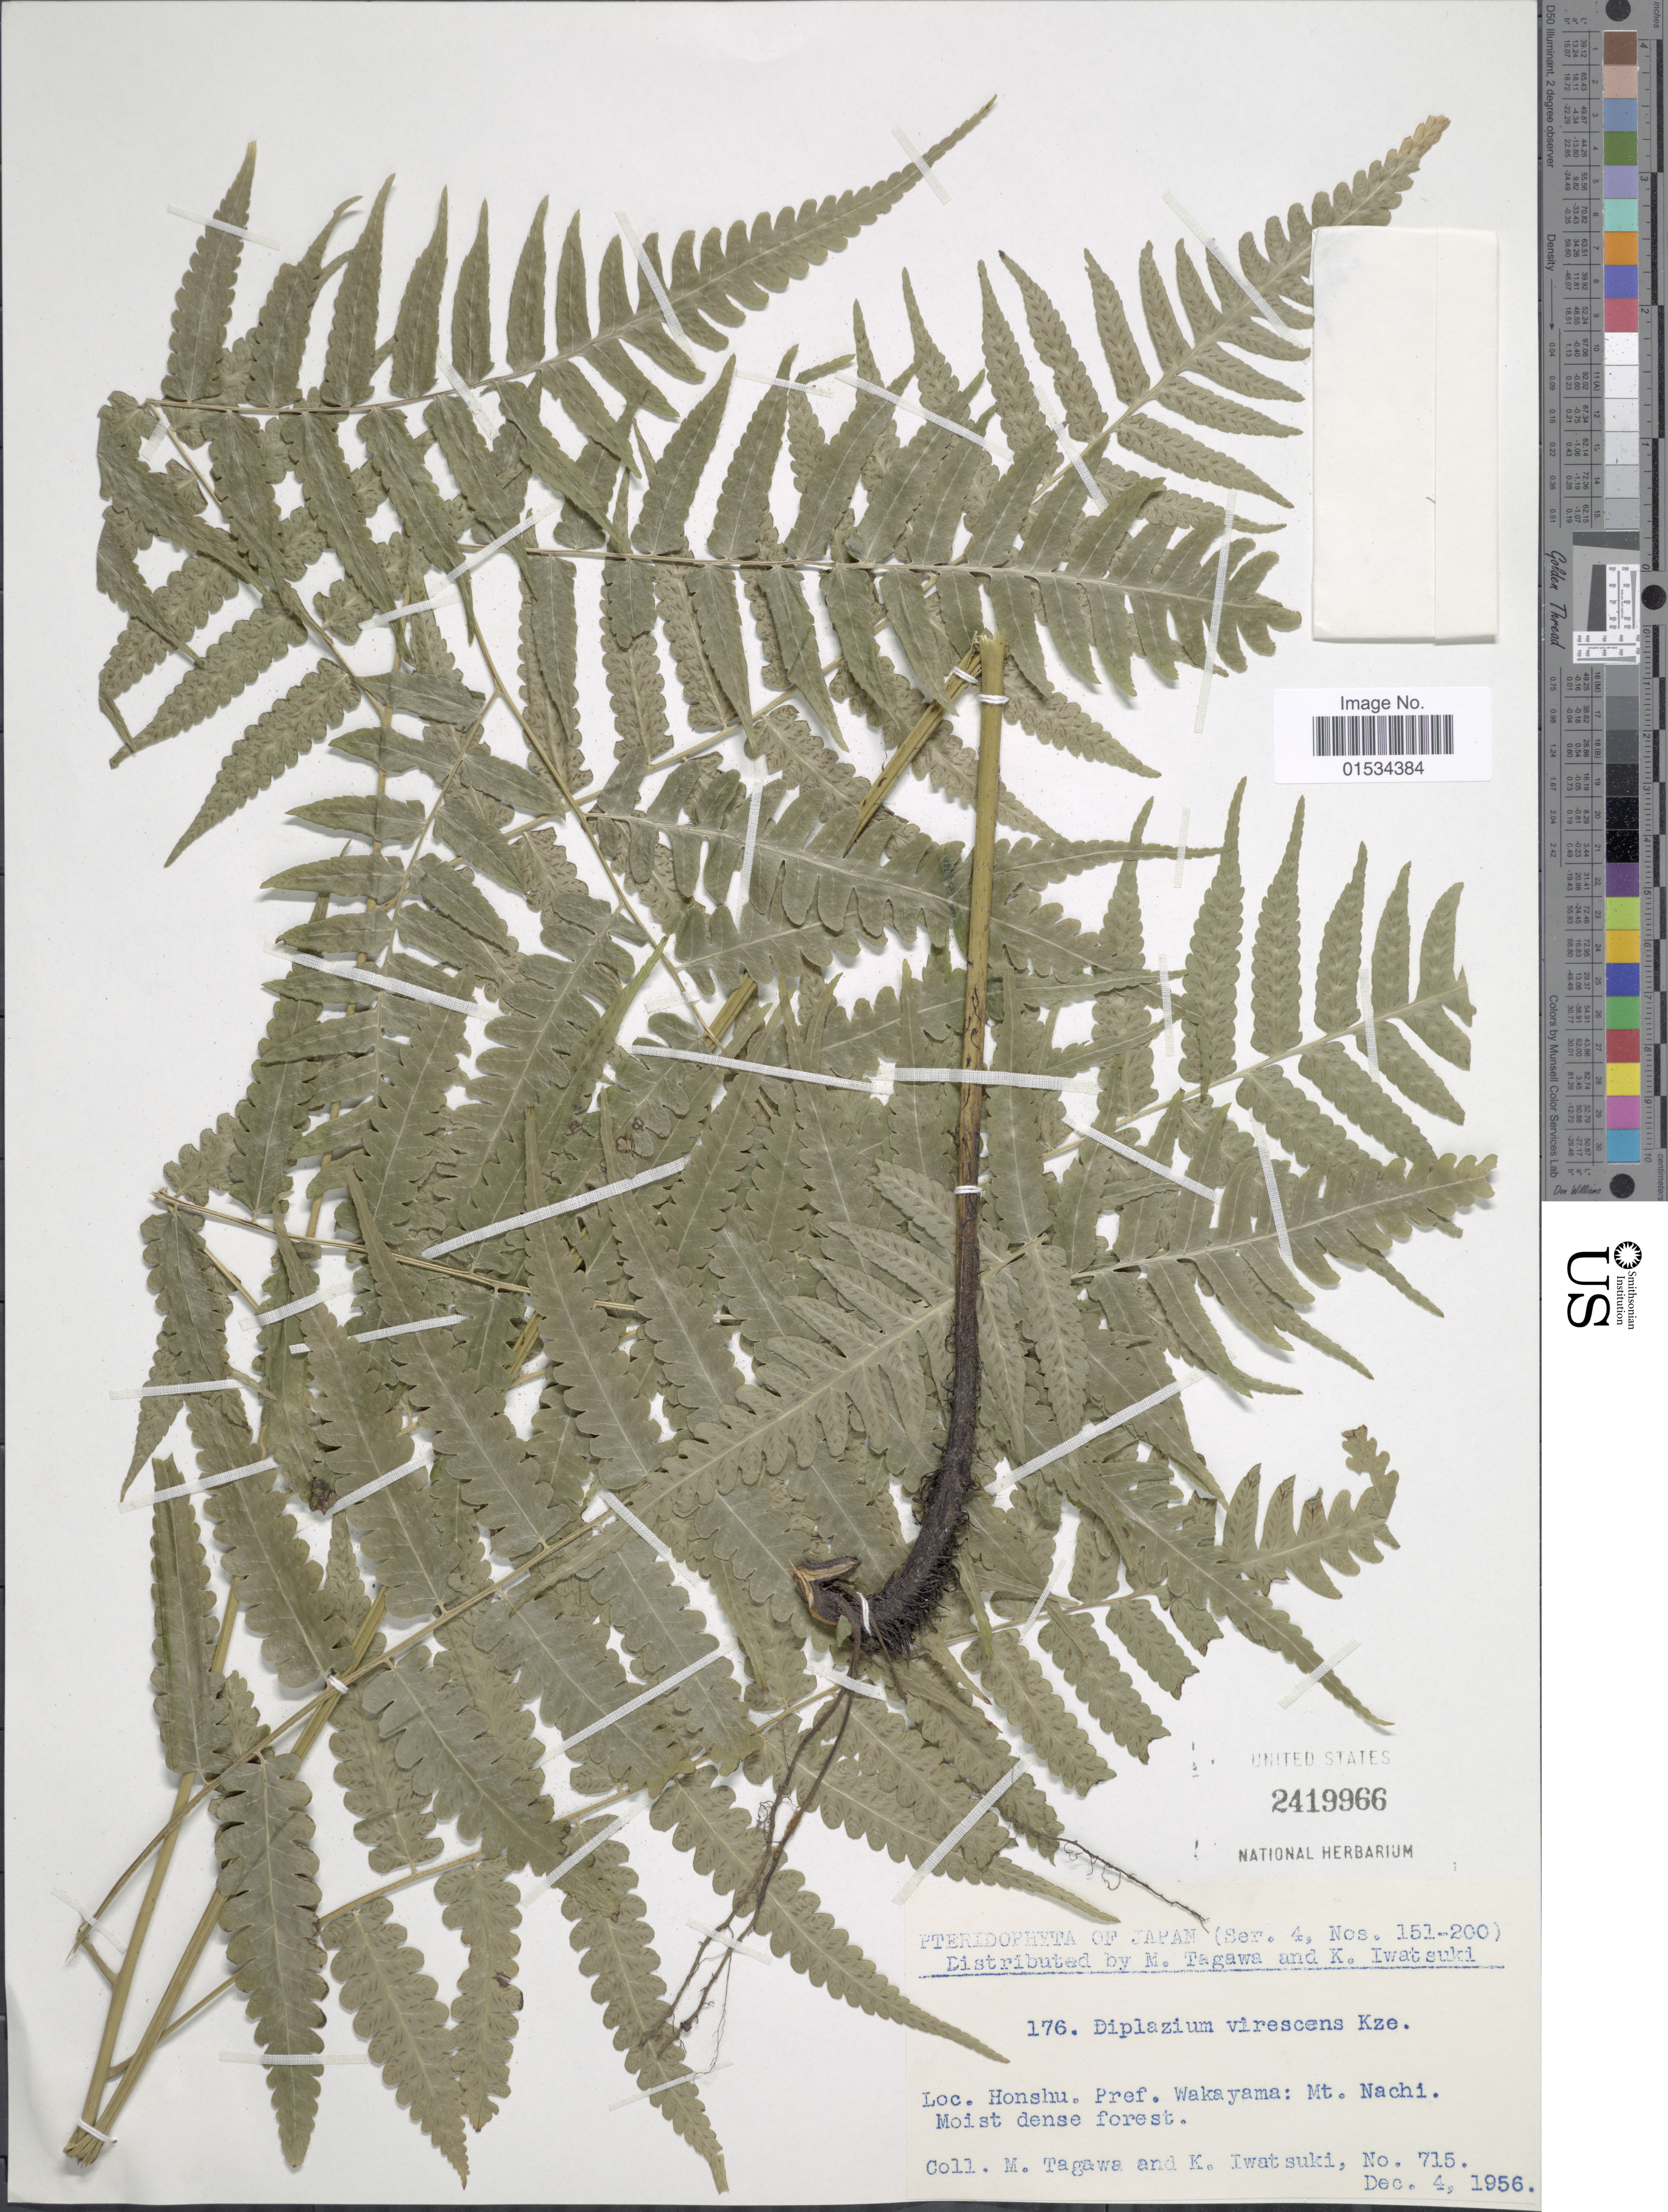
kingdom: Plantae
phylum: Tracheophyta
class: Polypodiopsida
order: Polypodiales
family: Athyriaceae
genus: Diplazium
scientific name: Diplazium virescens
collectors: M. Tagawa & K. Iwatsuki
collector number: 715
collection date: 1956-12-04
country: Japan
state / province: Wakayama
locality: Honshu, Mt. Nachi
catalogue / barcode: US 2419966